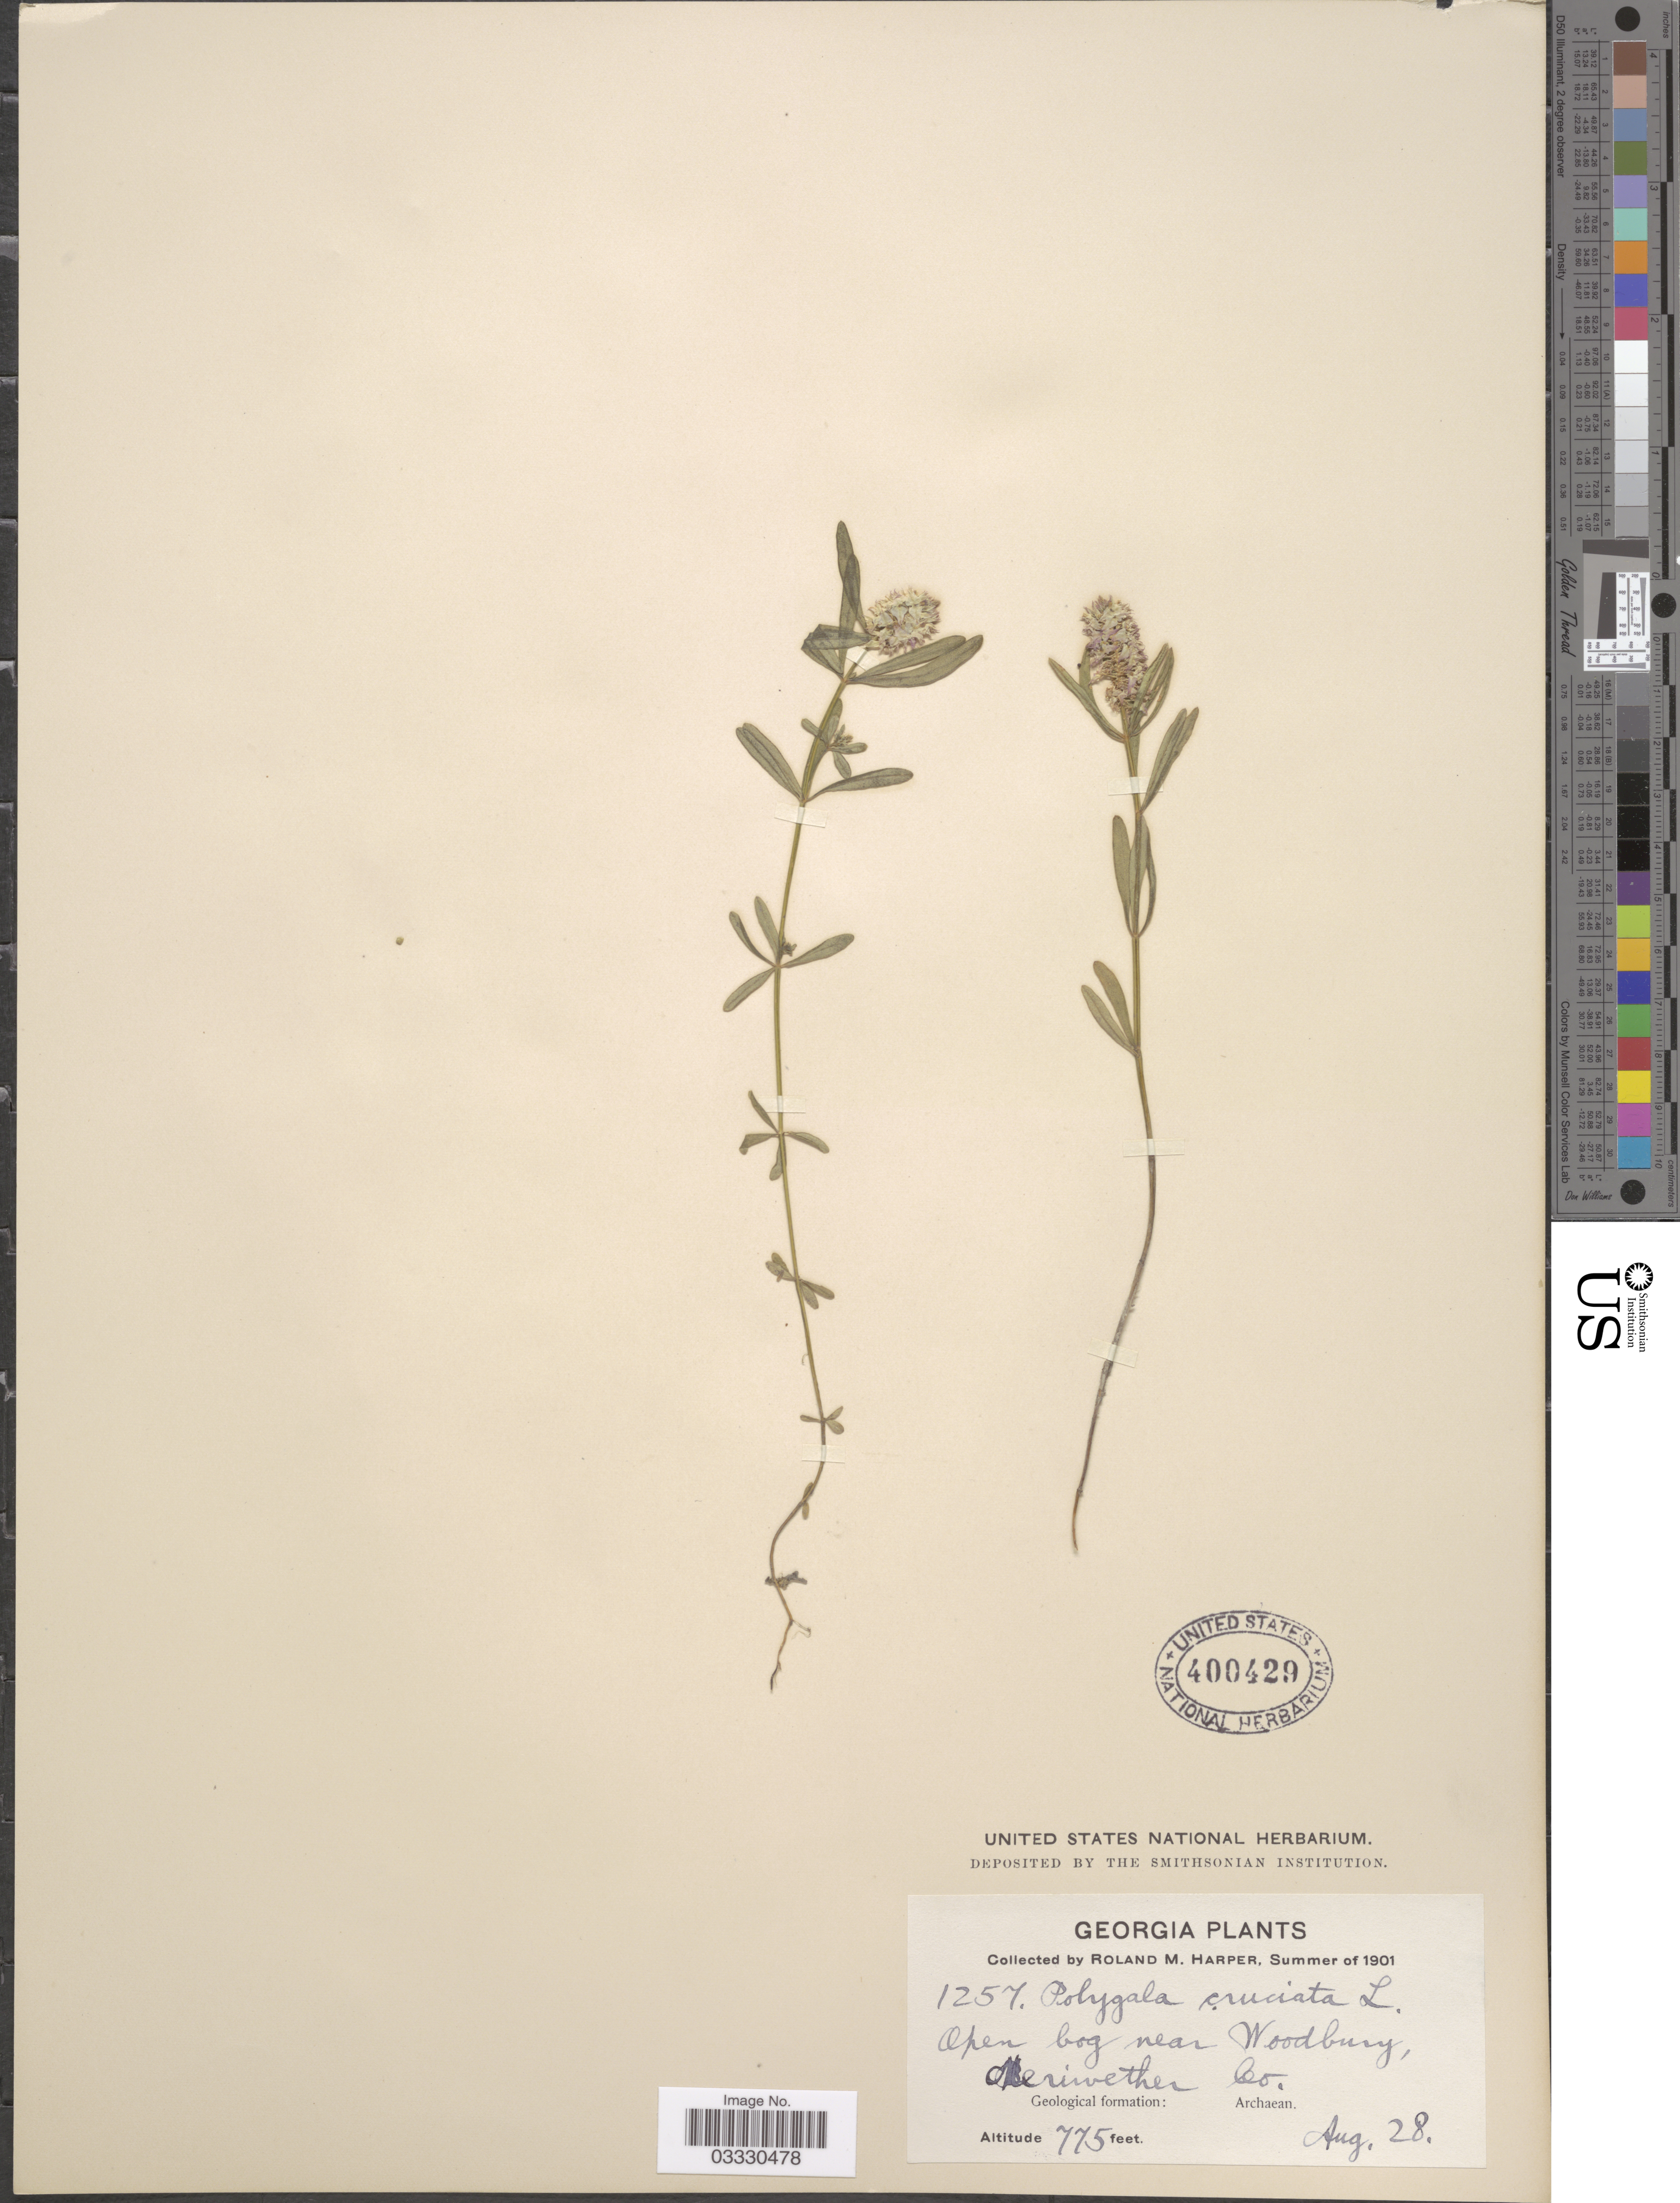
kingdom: Plantae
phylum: Tracheophyta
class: Magnoliopsida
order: Fabales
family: Polygalaceae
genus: Polygala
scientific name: Polygala cruciata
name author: L.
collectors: R. M. Harper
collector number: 1257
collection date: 1901-08-28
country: United States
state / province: Georgia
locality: Open bog near Woodbury, Meriwether Co. Geological formation: Archaean.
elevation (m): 236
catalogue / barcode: US 400429